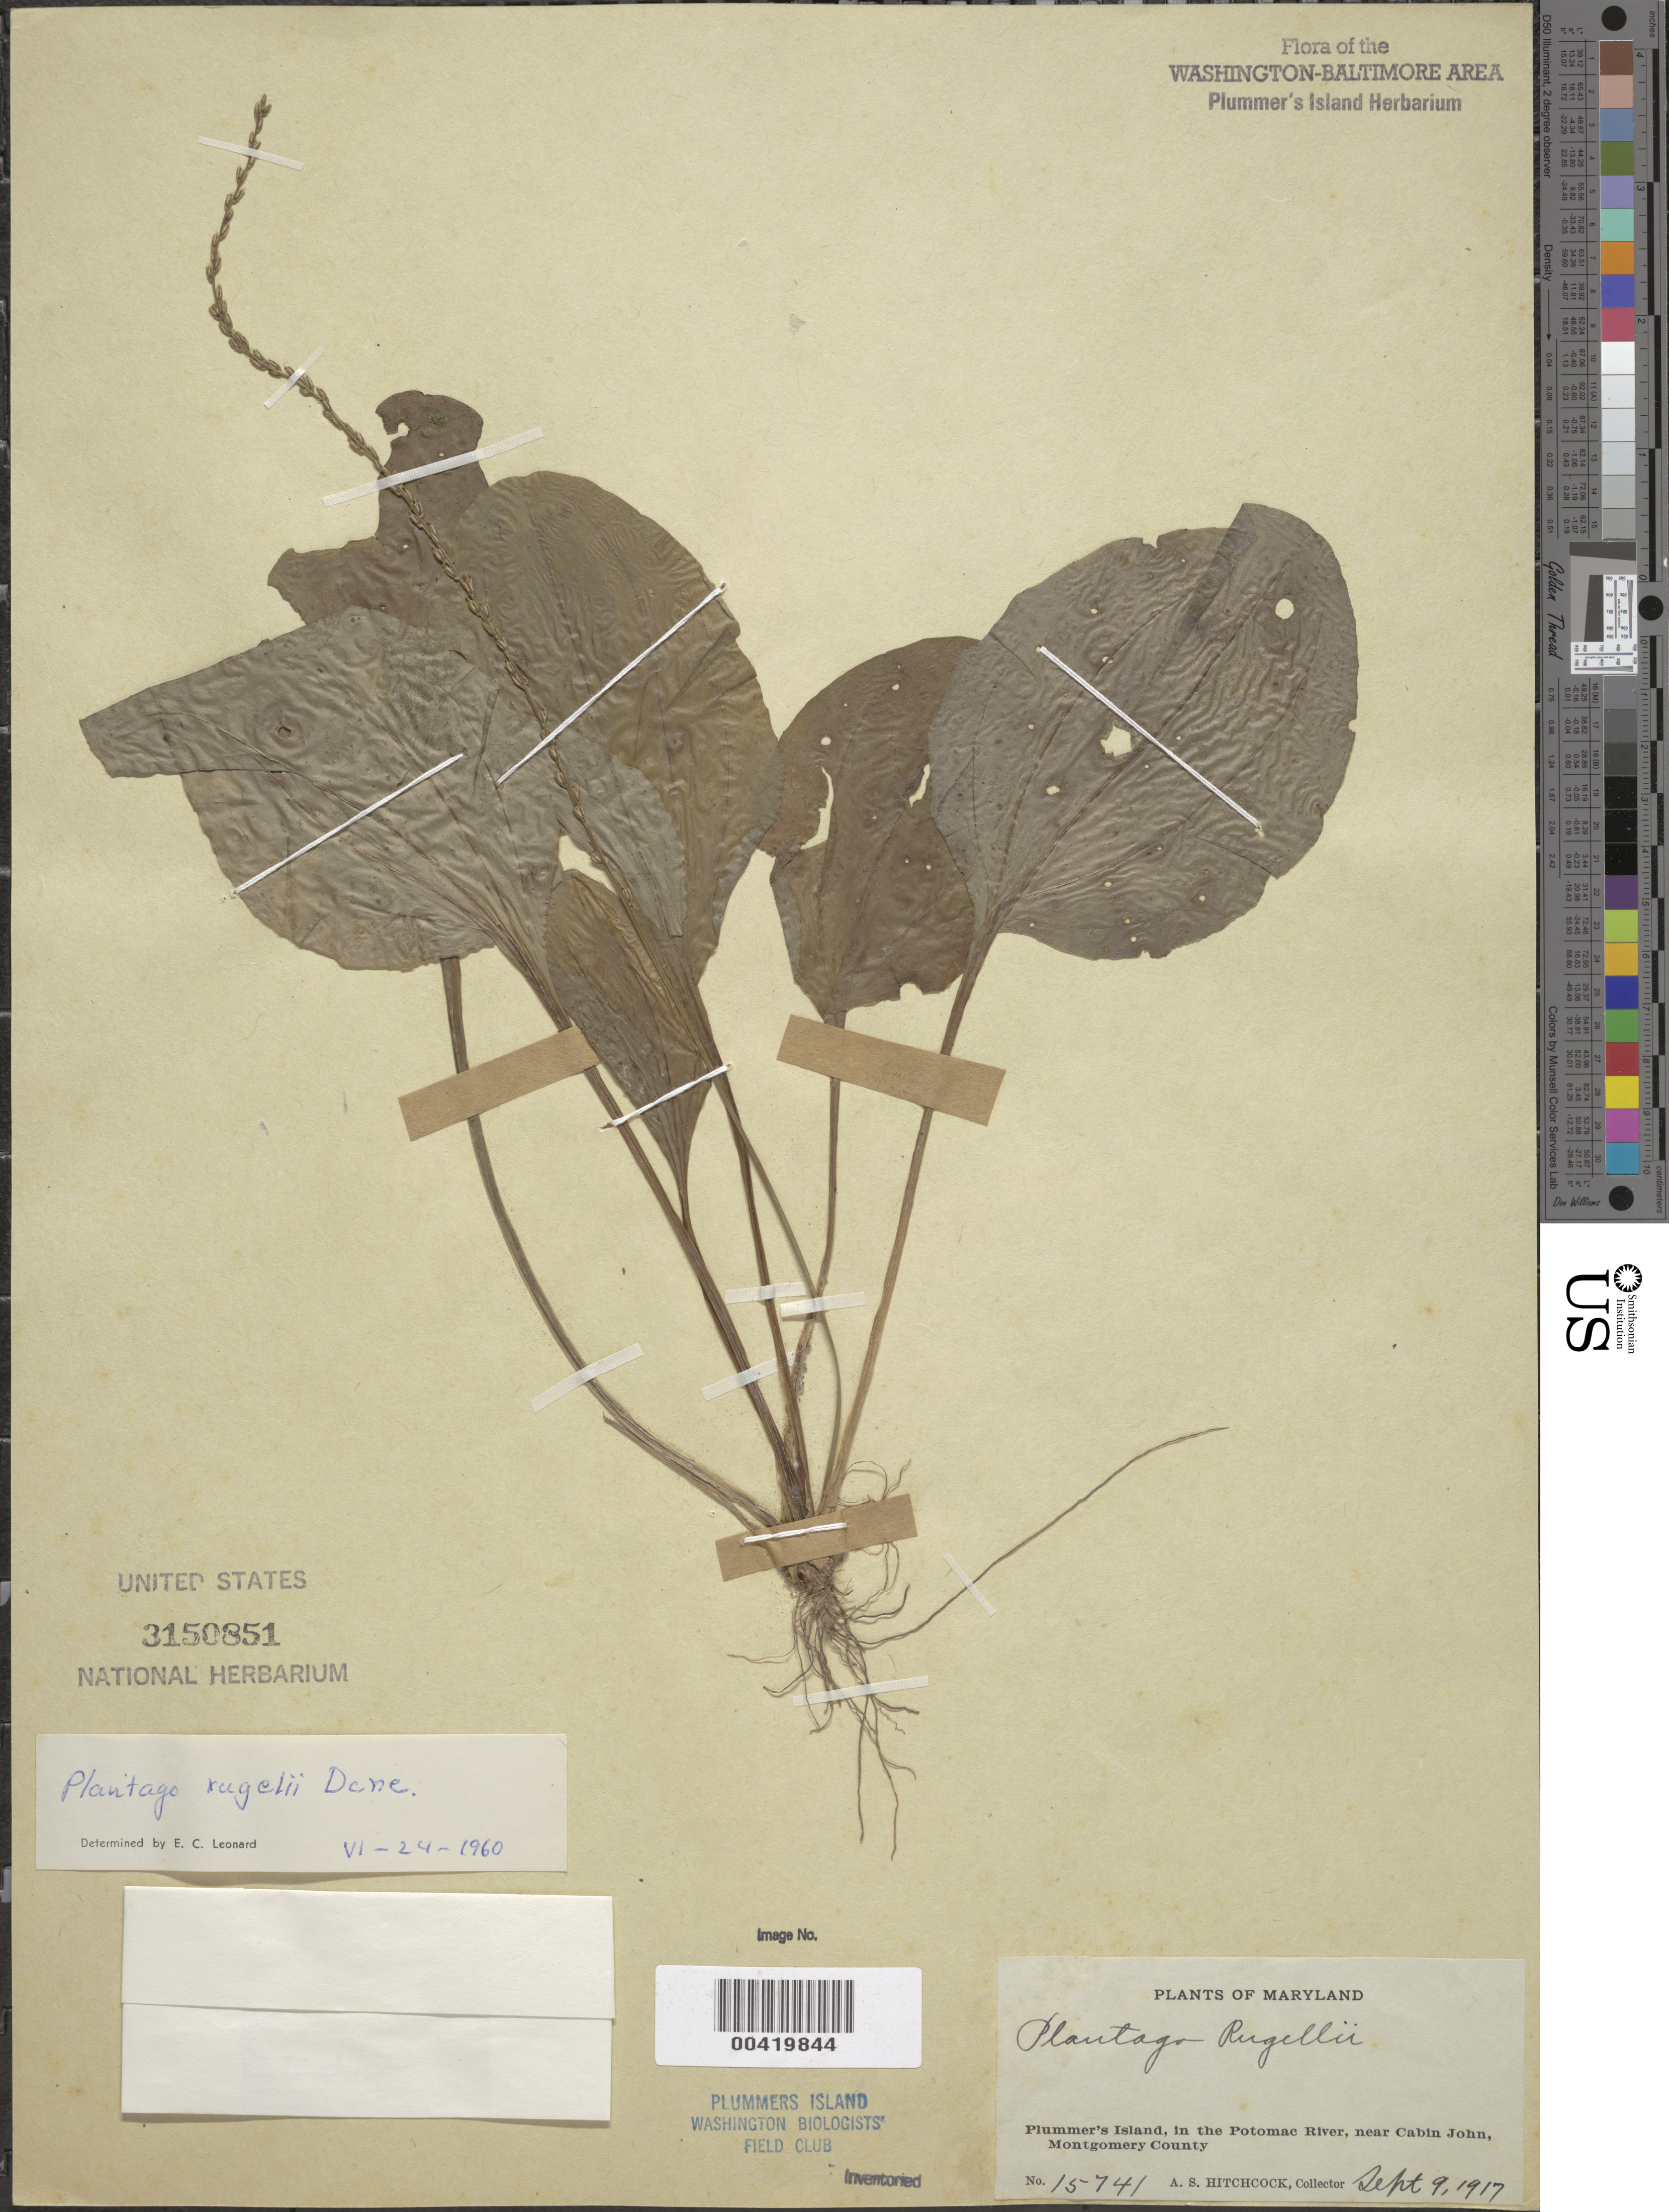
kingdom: Plantae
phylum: Tracheophyta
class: Magnoliopsida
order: Lamiales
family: Plantaginaceae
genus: Plantago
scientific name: Plantago rugelii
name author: Decne.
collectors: A. S. Hitchcock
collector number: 15741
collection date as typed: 09 Sep 1917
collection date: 1917-09-09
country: United States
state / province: Maryland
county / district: Montgomery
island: Plummers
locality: Plummer's Island C. & O. Canal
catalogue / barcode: US 3150851